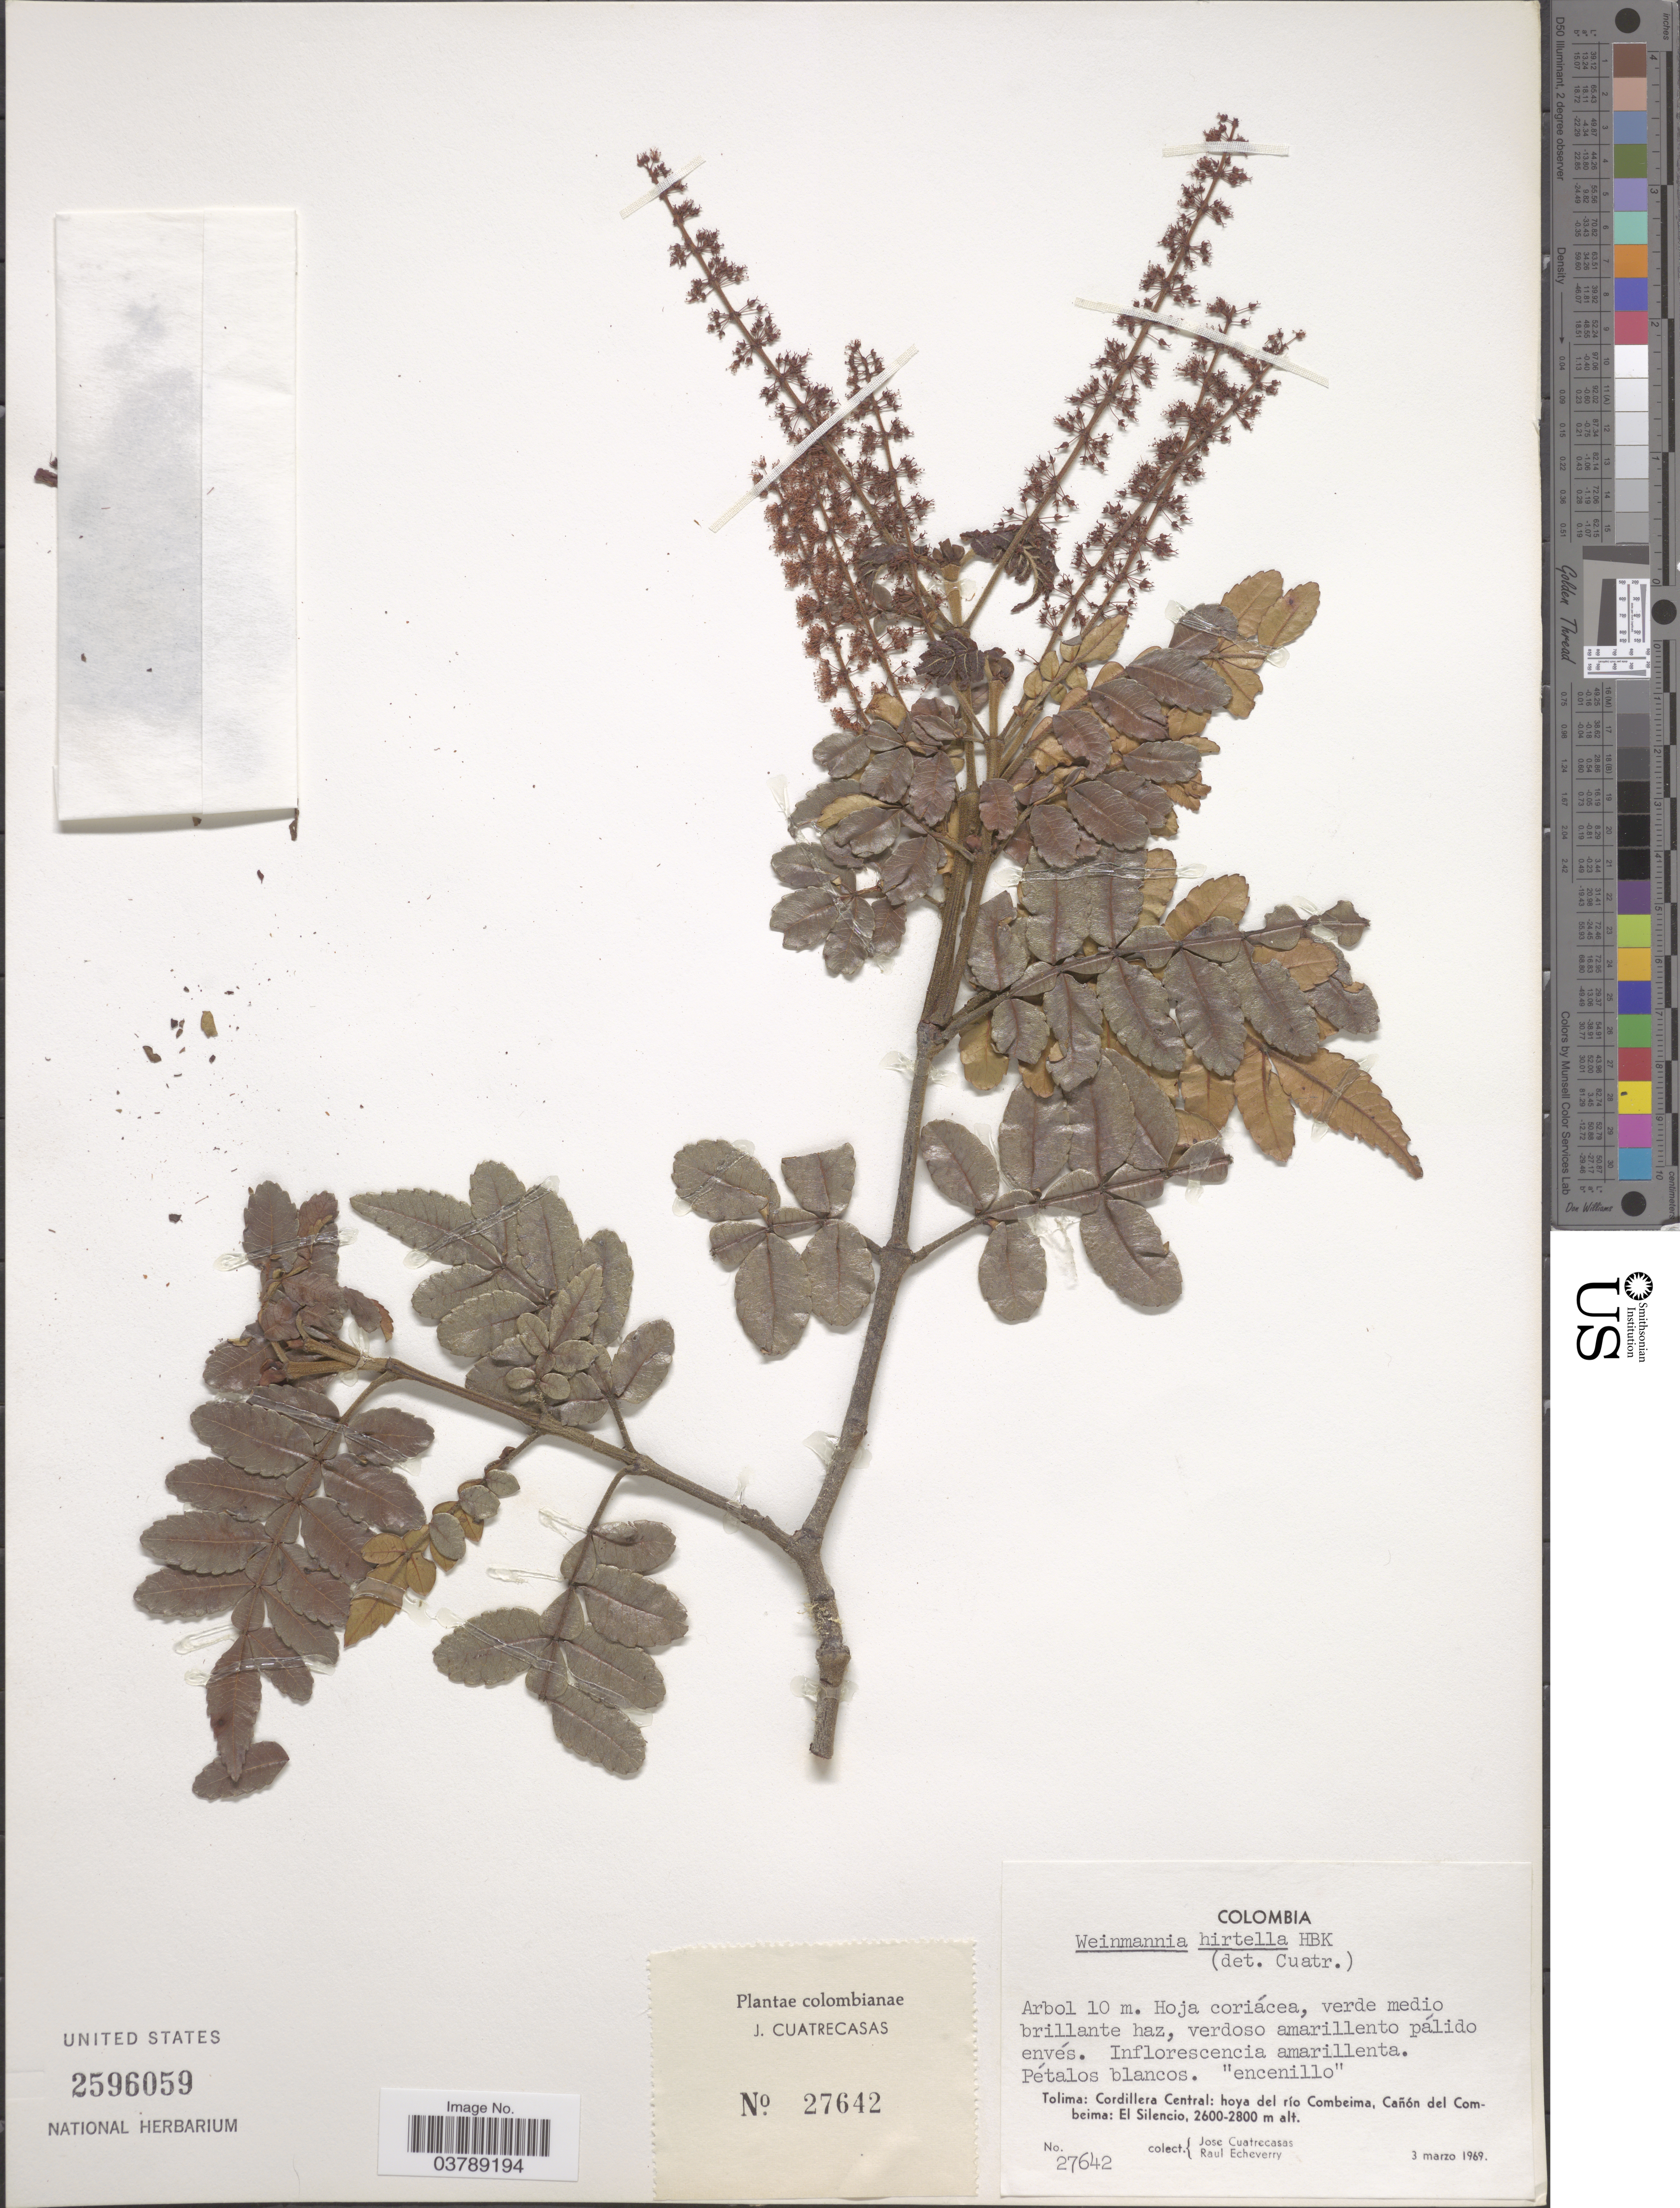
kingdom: Plantae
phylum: Tracheophyta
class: Magnoliopsida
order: Oxalidales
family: Cunoniaceae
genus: Weinmannia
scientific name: Weinmannia hirtella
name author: Kunth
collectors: J. Cuatrecasas & R. Echeverry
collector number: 27642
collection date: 1969-03-03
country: Colombia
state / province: Tolima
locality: Cordillera Central: hoya del río Combeima, Cañon del Combeima: El Silencio.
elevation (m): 2600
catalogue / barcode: US 2596059